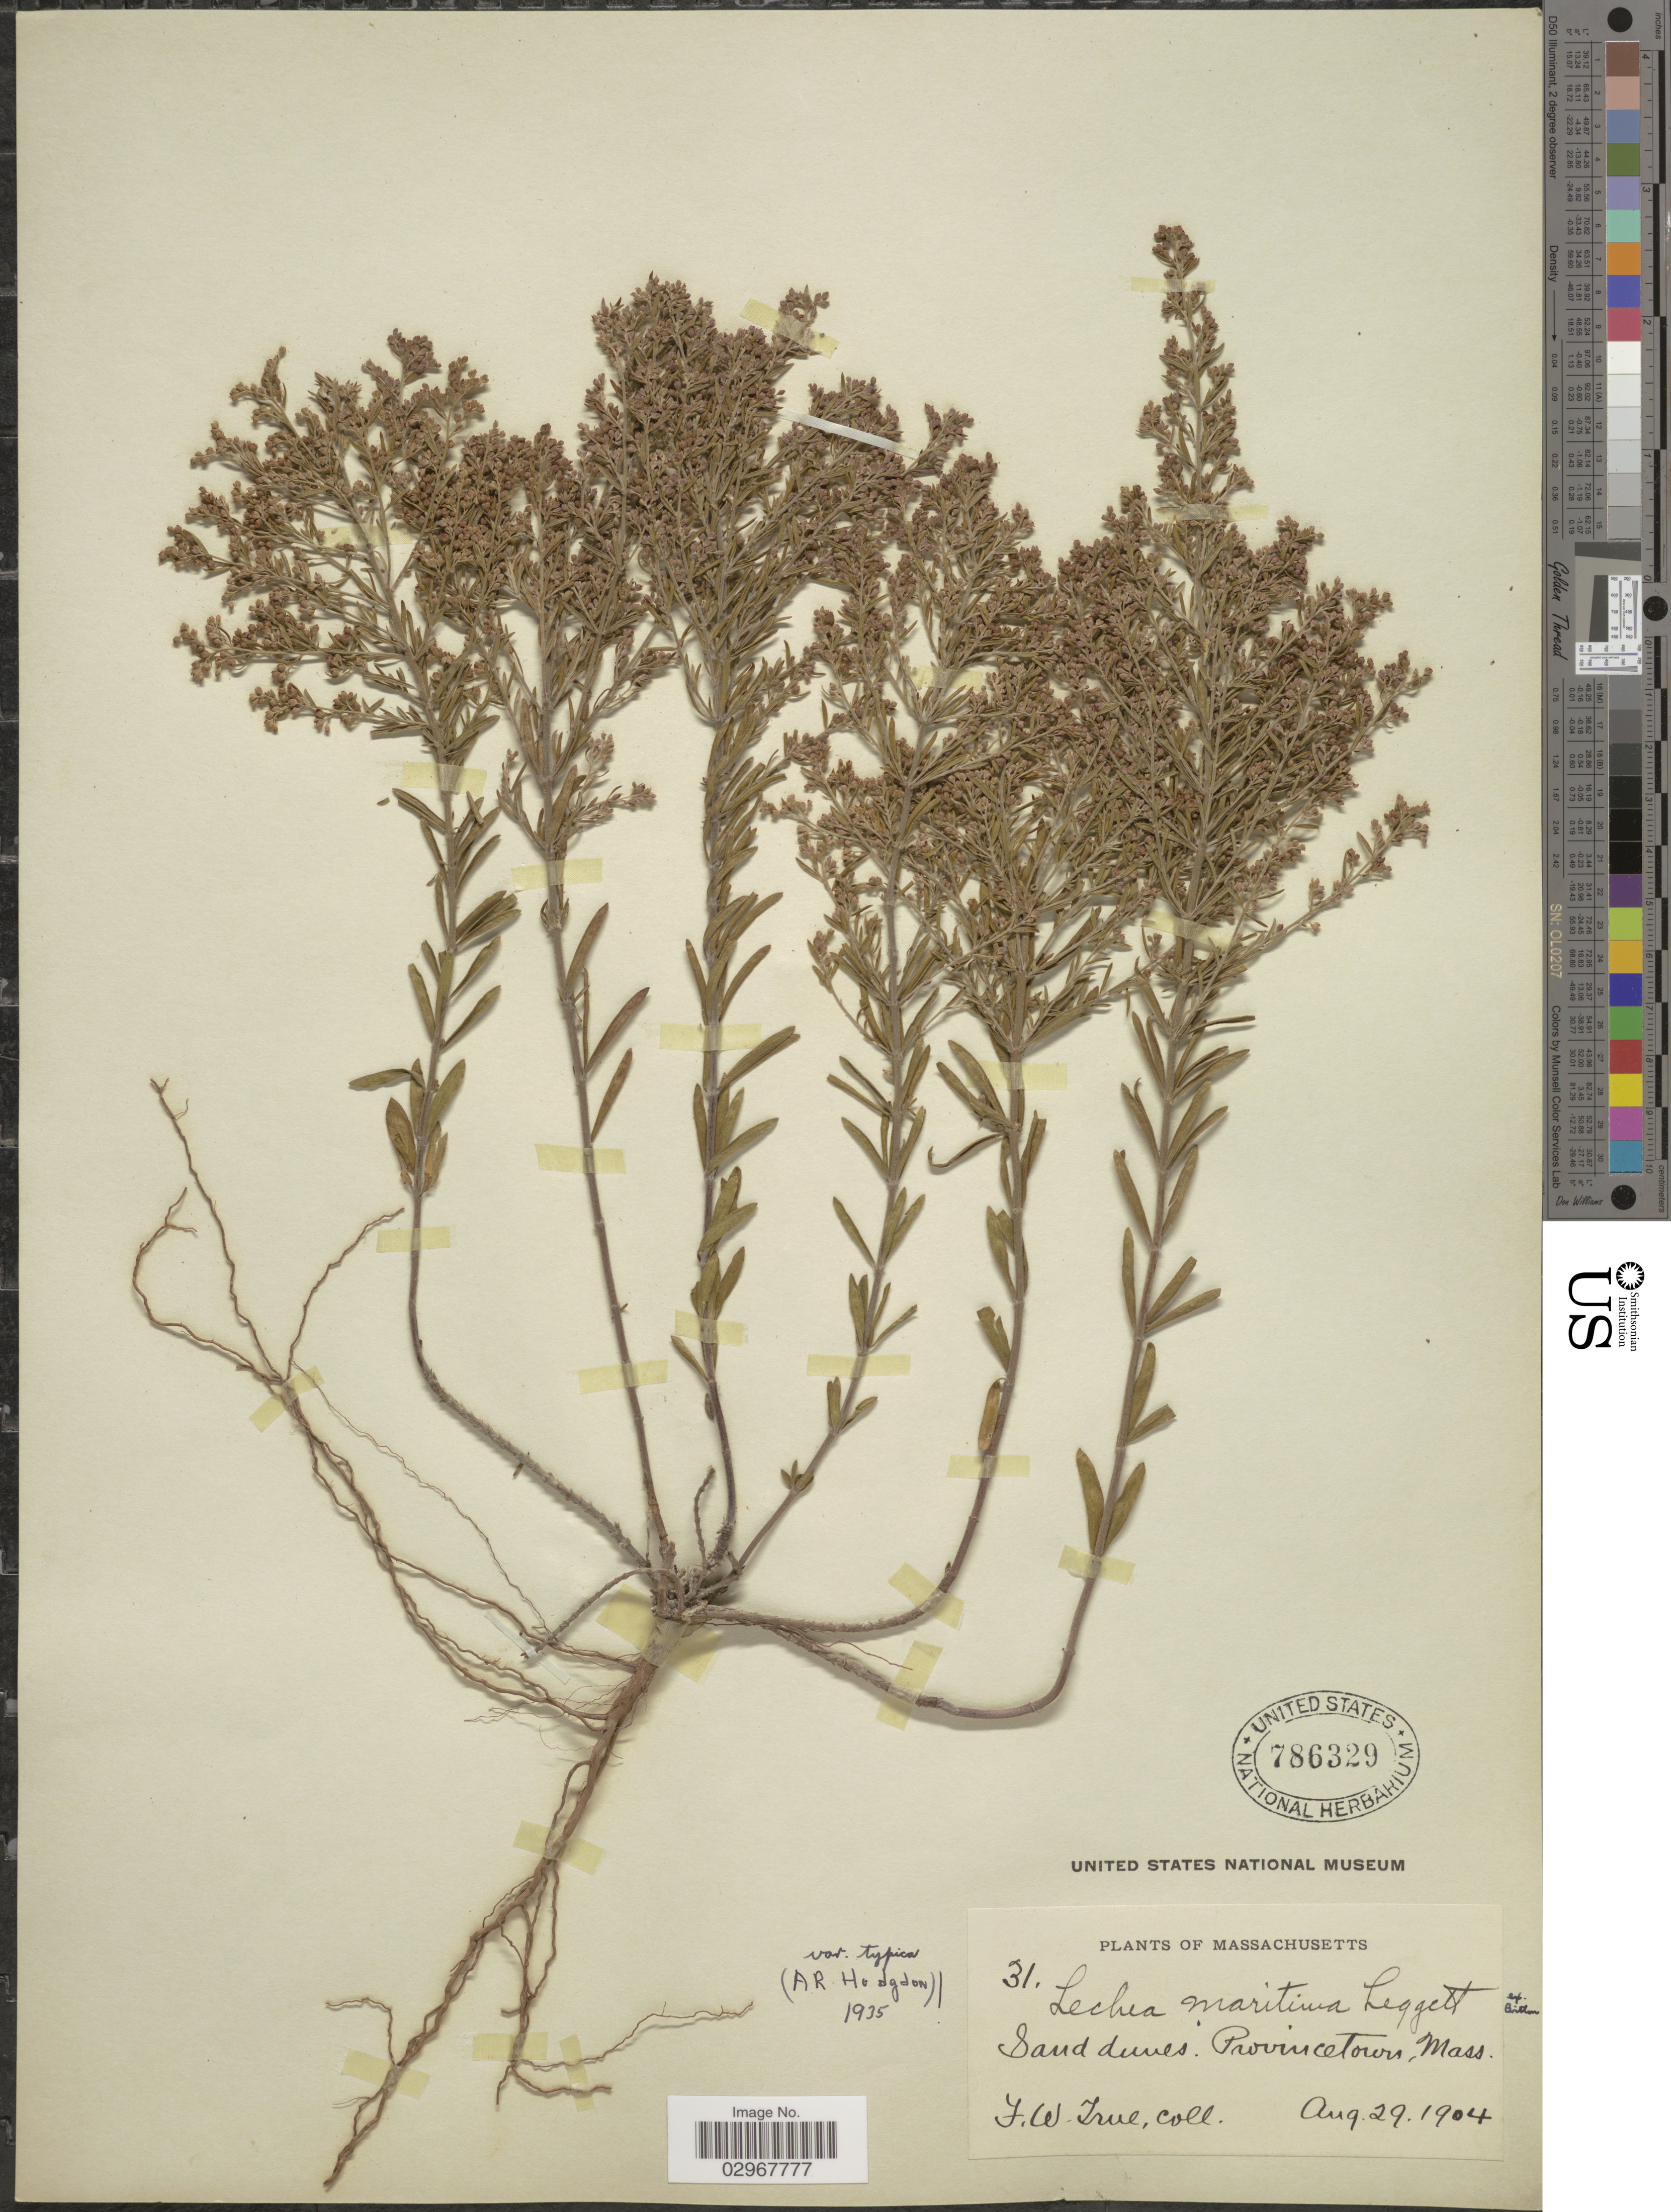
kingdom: Plantae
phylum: Tracheophyta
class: Magnoliopsida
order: Malvales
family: Cistaceae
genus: Lechea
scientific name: Lechea maritima var. typica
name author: Hodgdon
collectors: F. True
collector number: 31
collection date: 1904-08-29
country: United States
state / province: Massachusetts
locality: Provincetown, Mass.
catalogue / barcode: US 786329